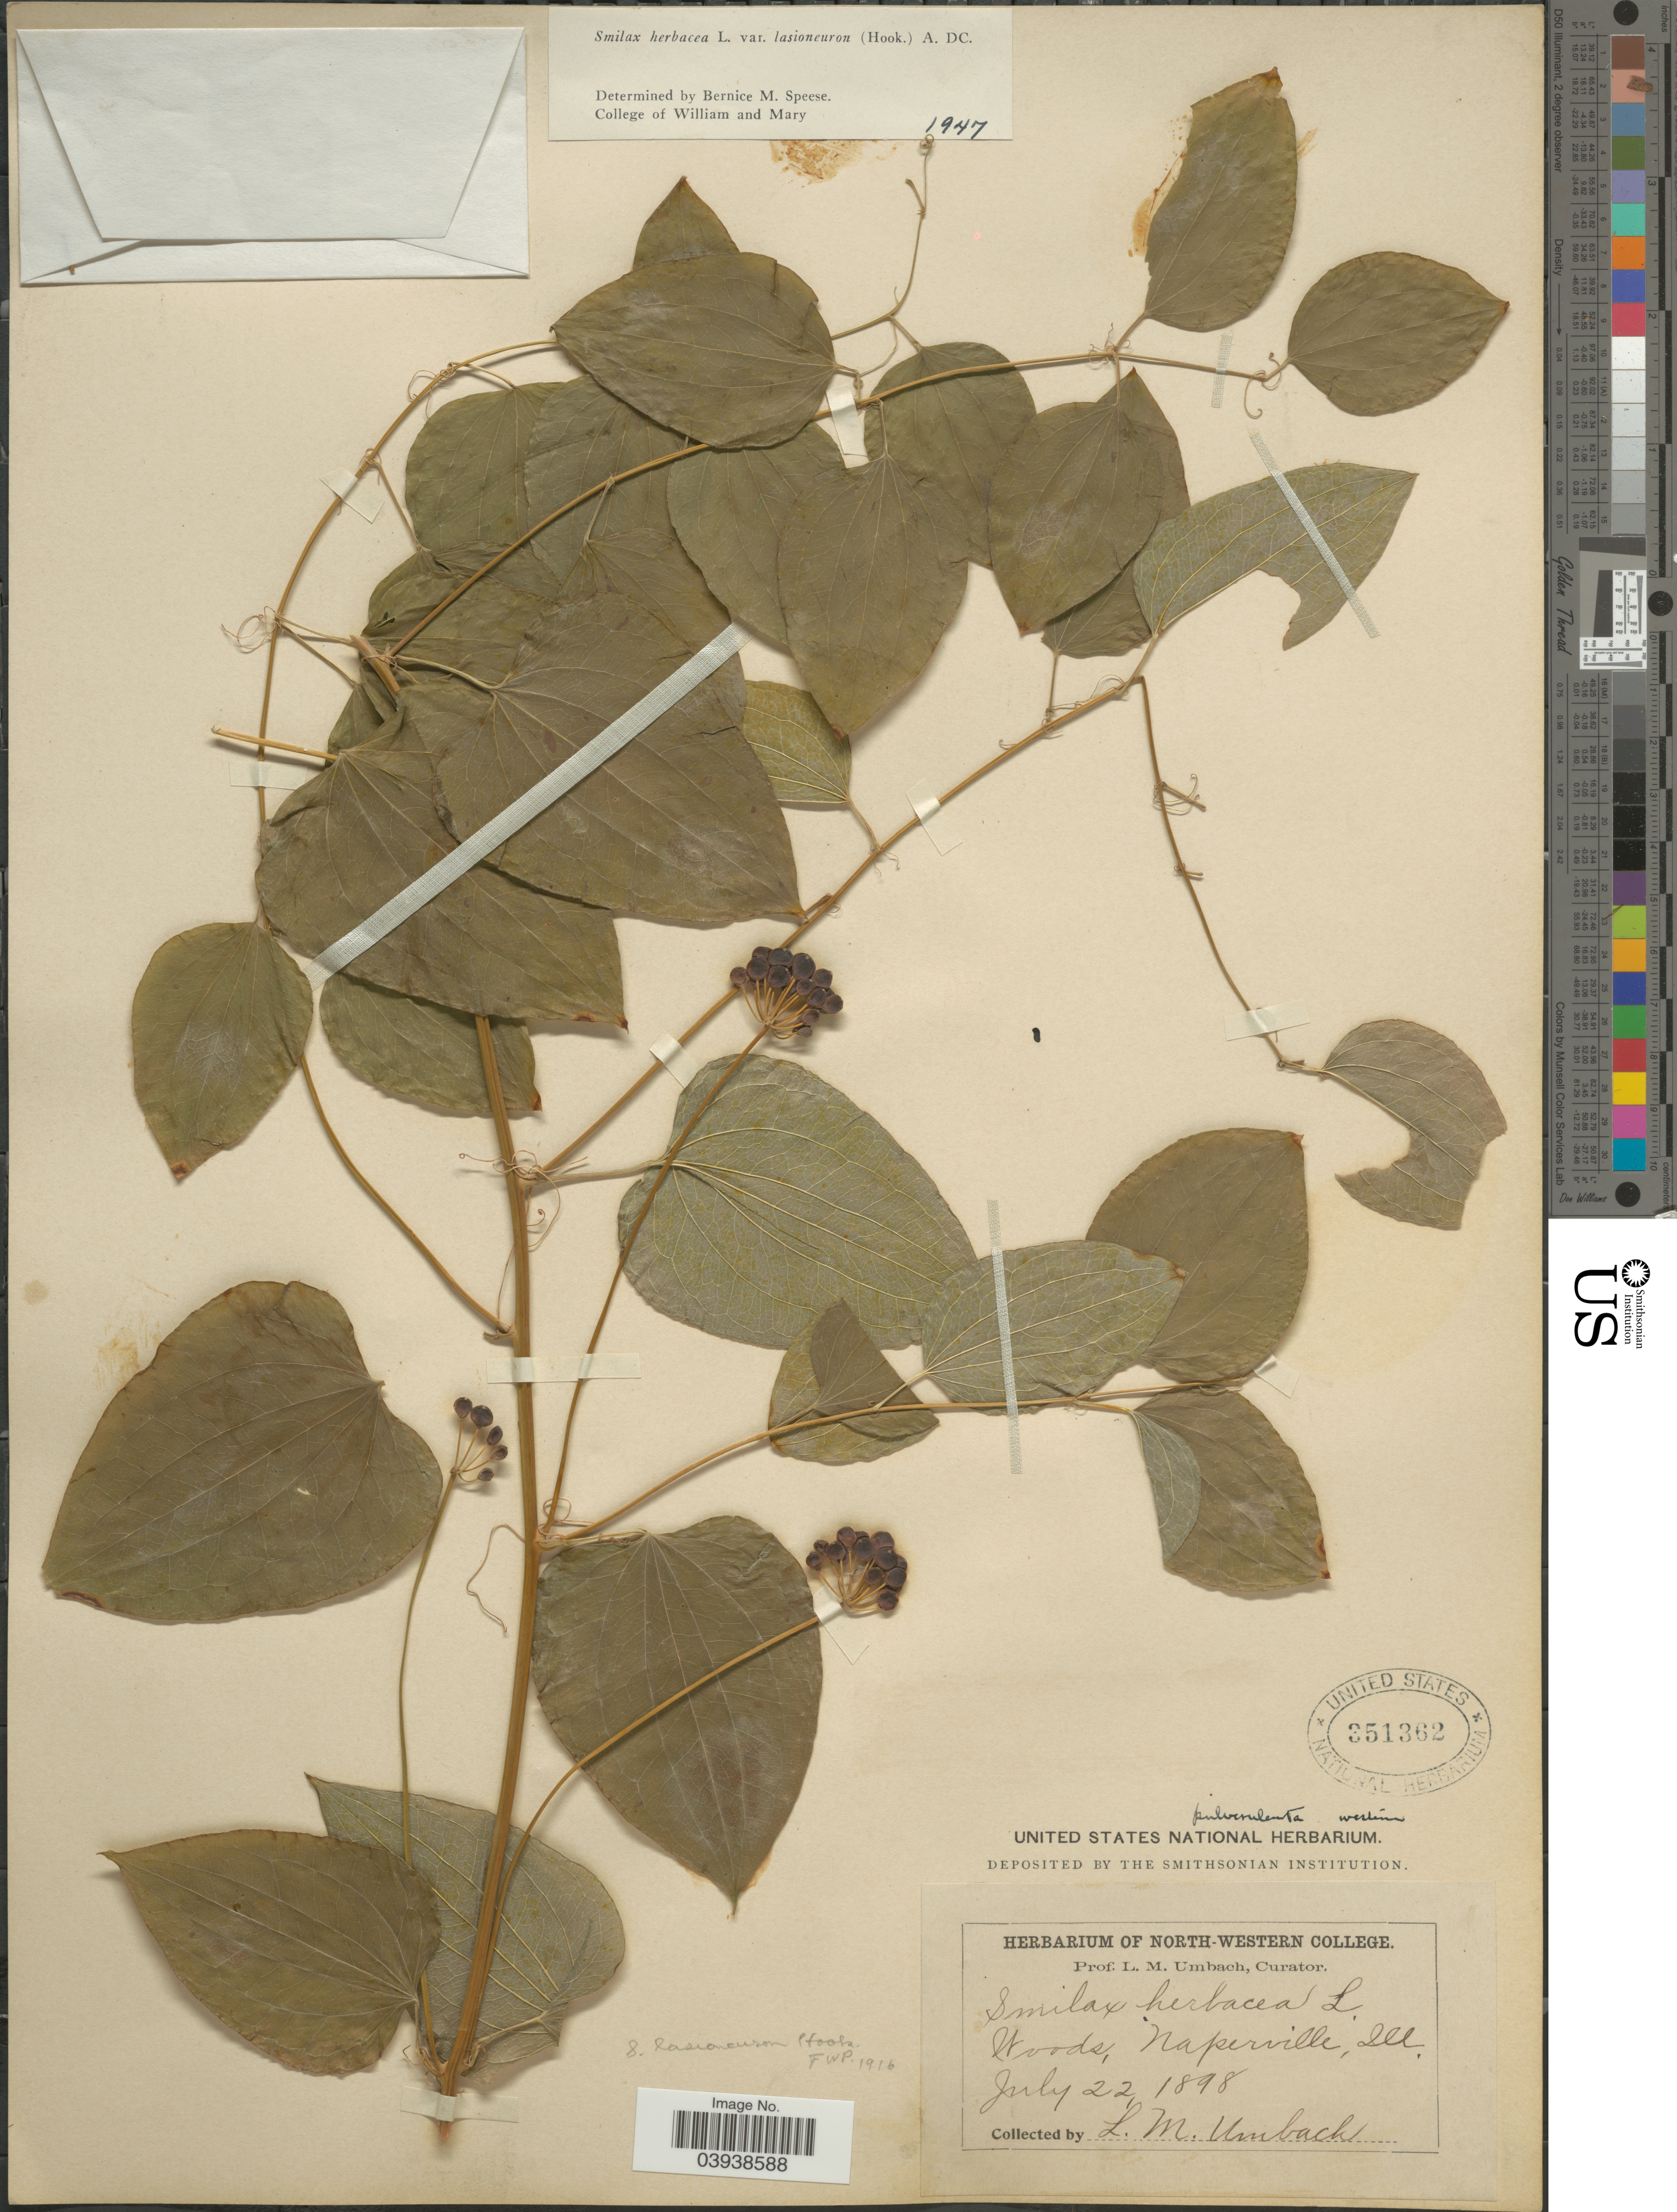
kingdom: Plantae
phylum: Tracheophyta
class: Liliopsida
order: Liliales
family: Smilacaceae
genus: Smilax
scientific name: Smilax herbacea var. lasioneuron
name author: (Hook.) A. DC.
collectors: L. M. Umbach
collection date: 1898-07-22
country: United States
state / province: Illinois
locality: Naperville.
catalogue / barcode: US 351362